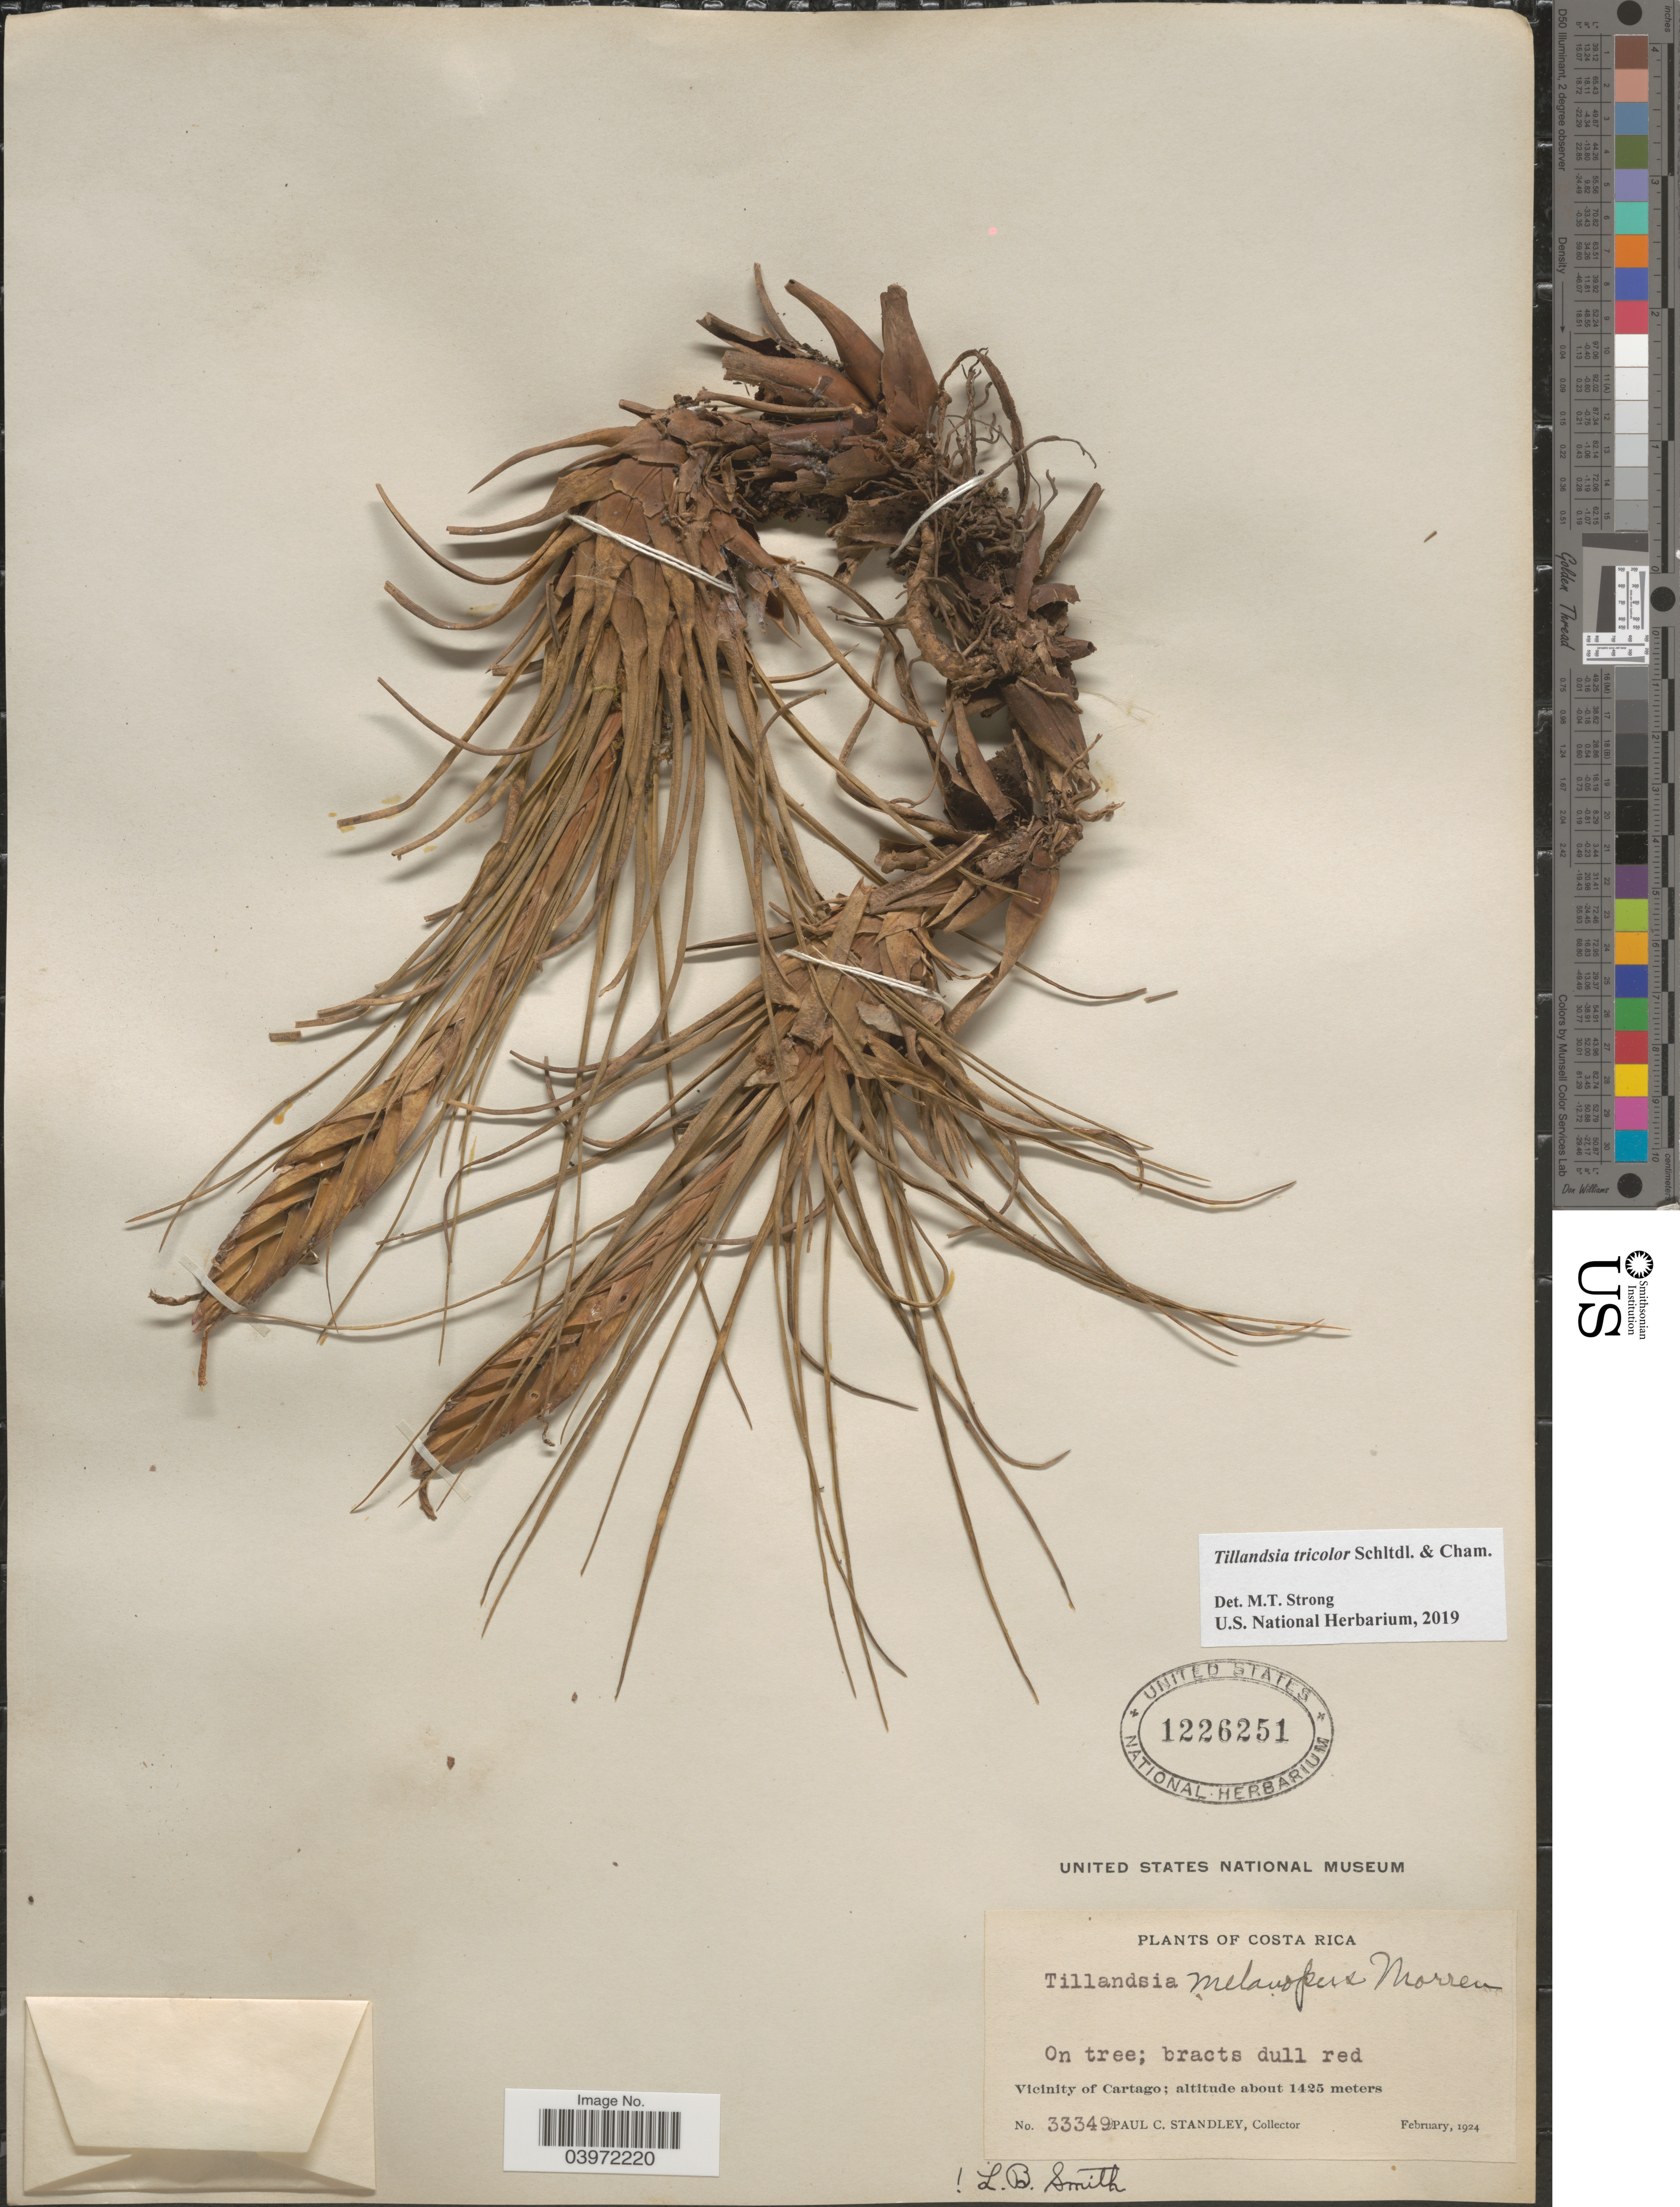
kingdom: Plantae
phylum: Tracheophyta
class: Liliopsida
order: Poales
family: Bromeliaceae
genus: Tillandsia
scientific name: Tillandsia tricolor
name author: Schltdl. & Cham.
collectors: P. C. Standley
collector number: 33349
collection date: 1924-02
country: Costa Rica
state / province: Cartago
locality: Vicinity of Cartago.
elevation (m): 1425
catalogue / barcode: US 1226251